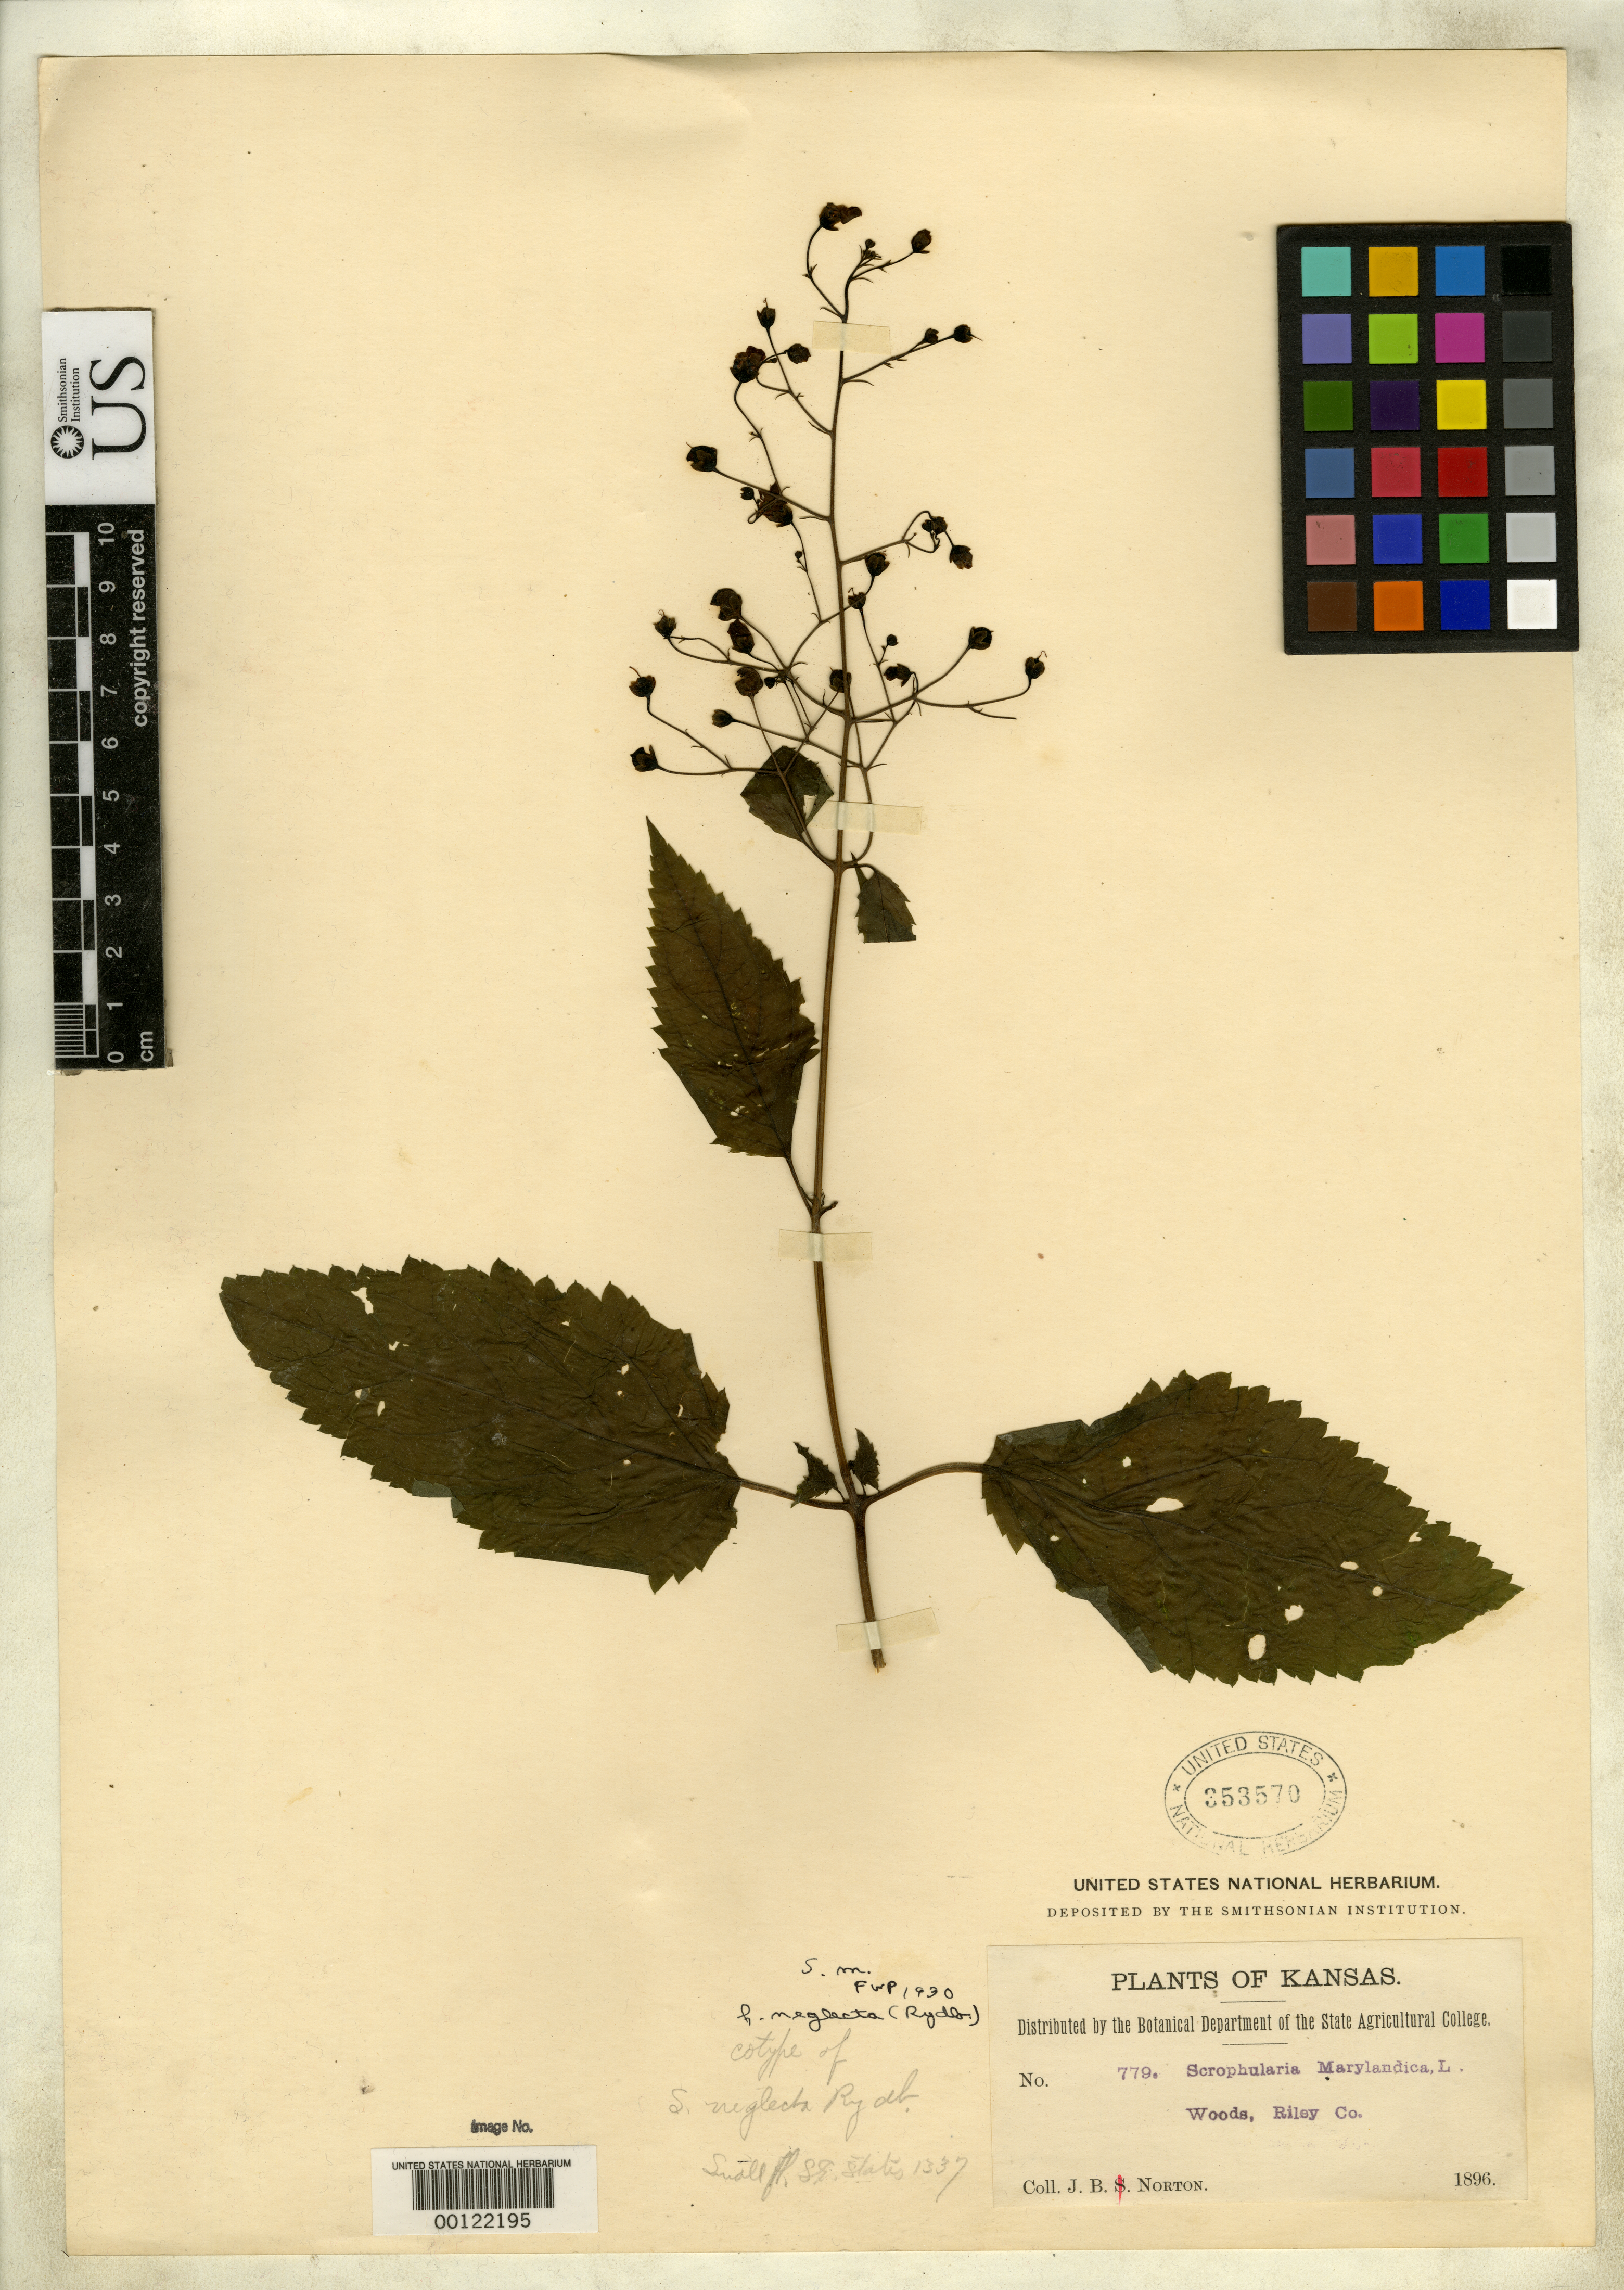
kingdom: Plantae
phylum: Tracheophyta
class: Magnoliopsida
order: Lamiales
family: Scrophulariaceae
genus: Scrophularia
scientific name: Scrophularia neglecta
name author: Rydb. in Small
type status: Isotype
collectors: J. Norton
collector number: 779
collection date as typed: May 1896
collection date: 1896-05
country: United States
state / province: Kansas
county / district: Riley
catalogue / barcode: US 353570